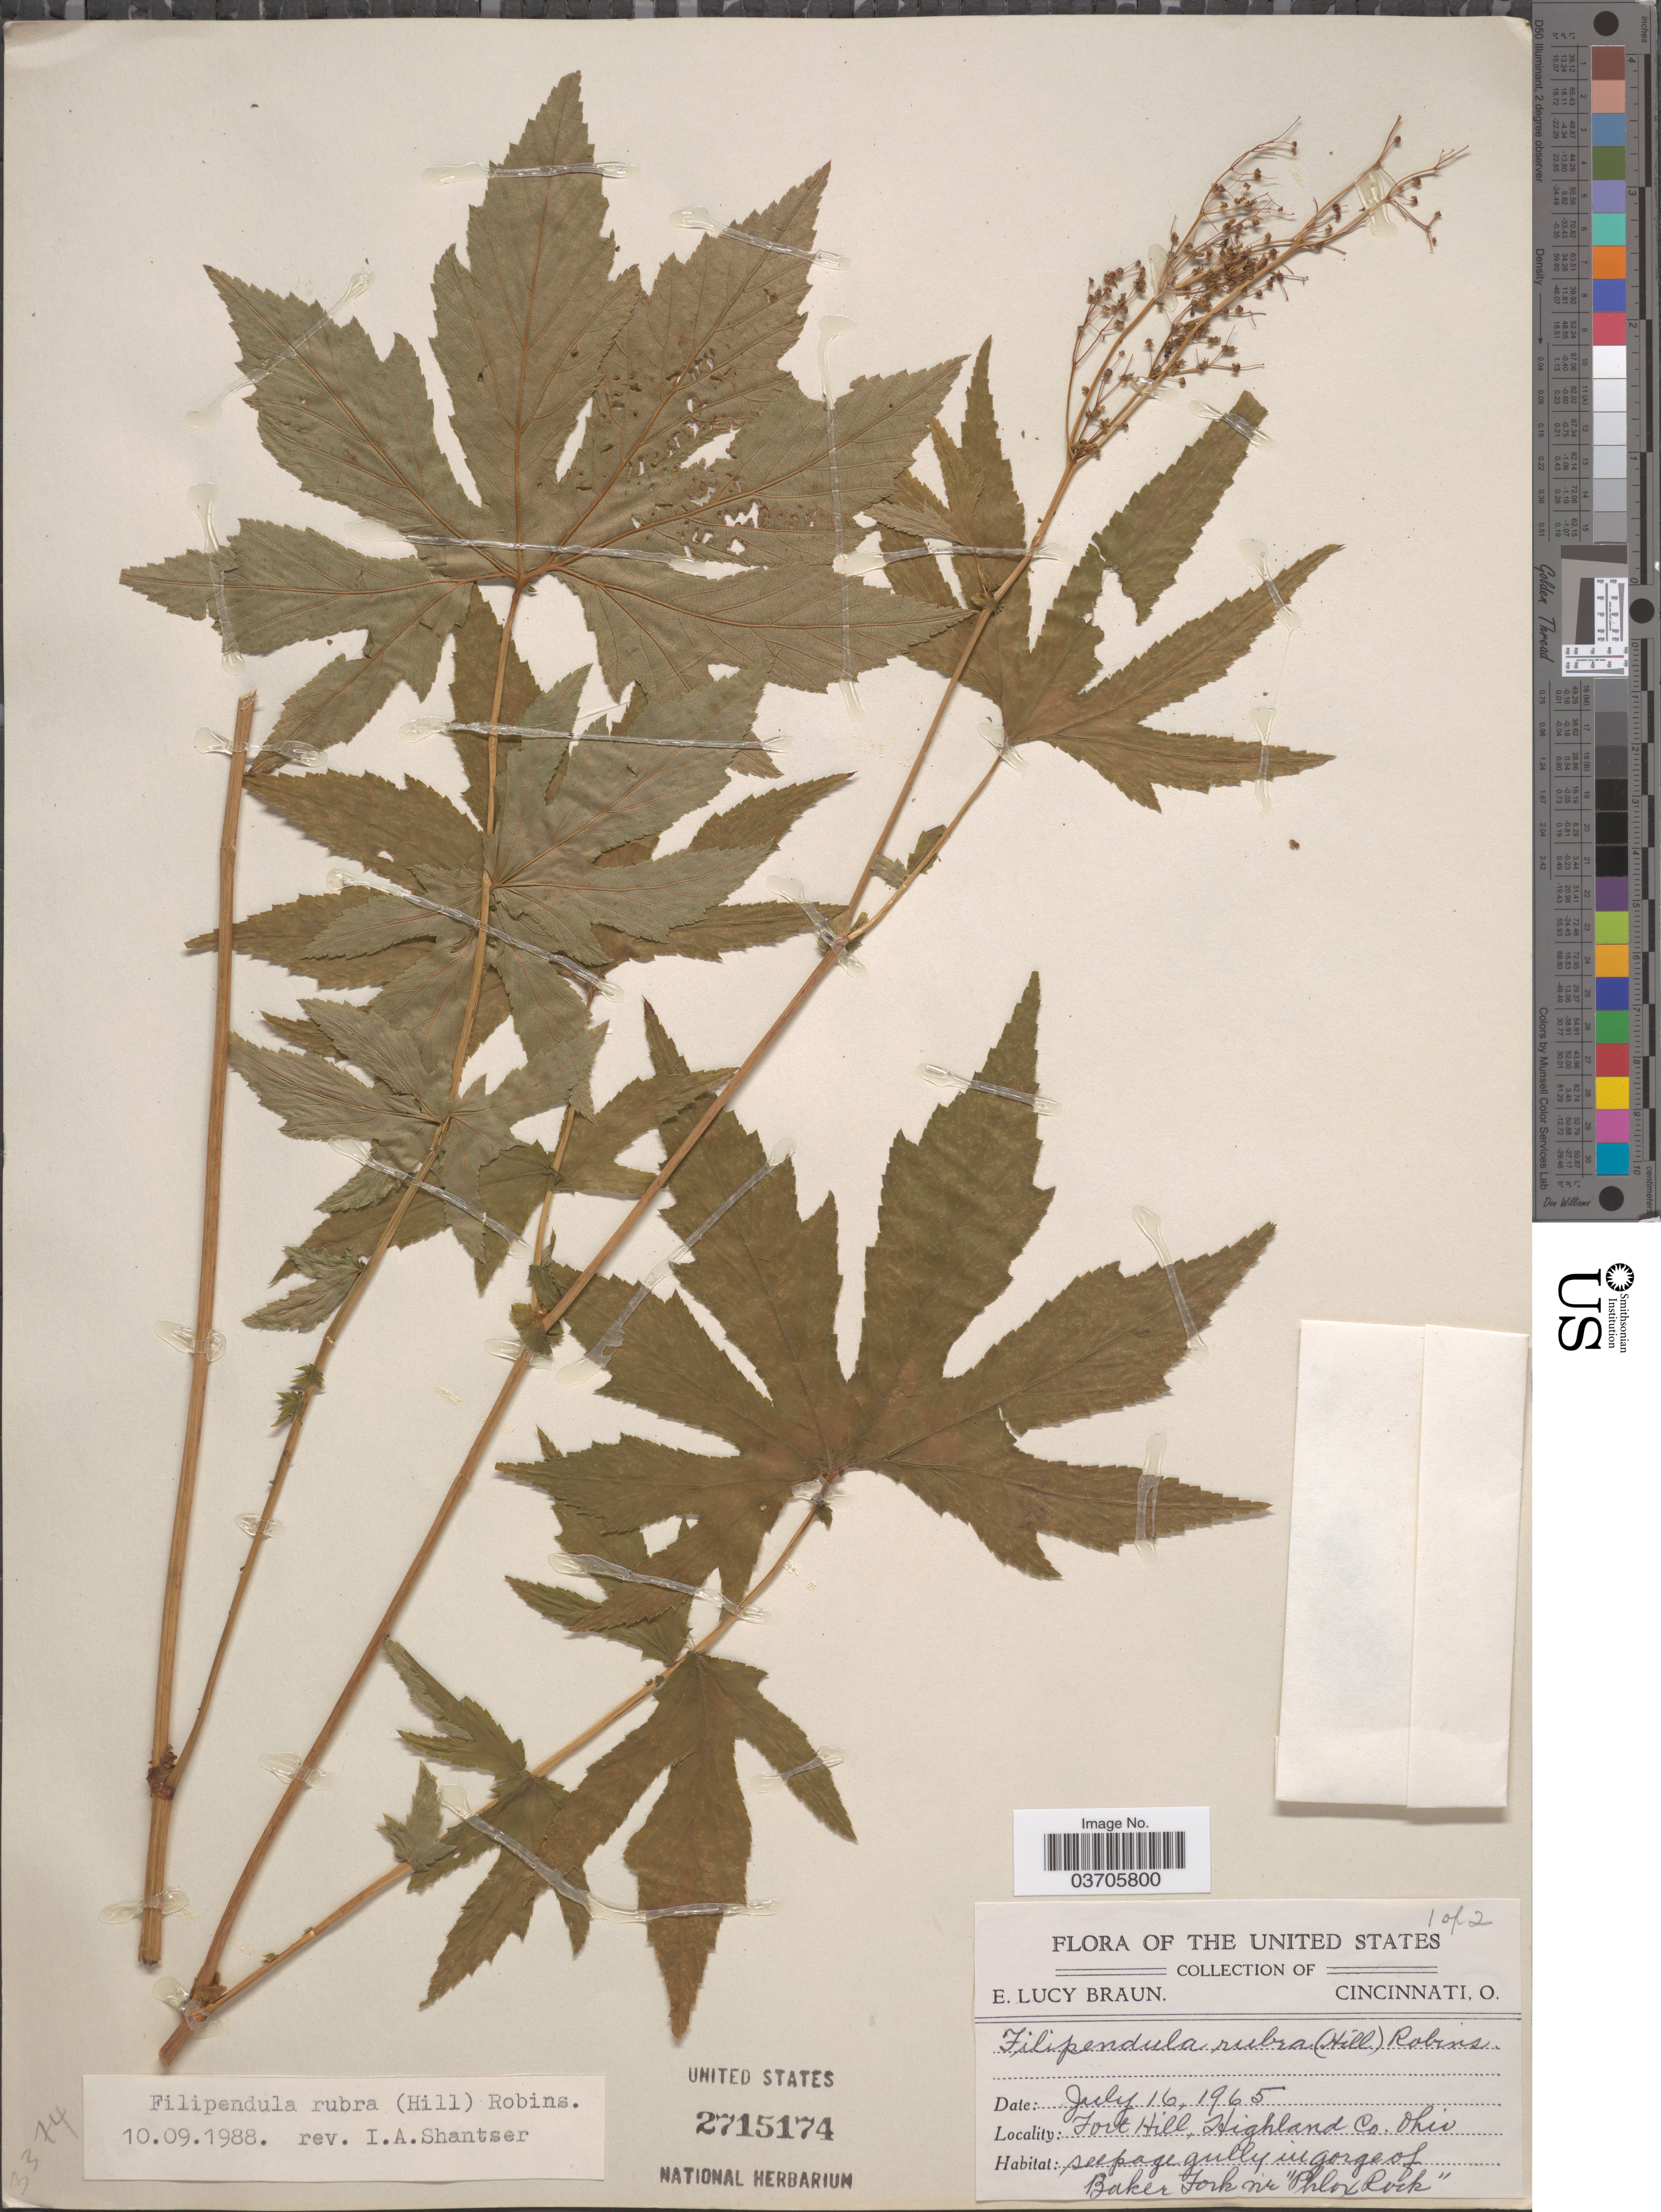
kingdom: Plantae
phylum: Tracheophyta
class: Magnoliopsida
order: Rosales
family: Rosaceae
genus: Filipendula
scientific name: Filipendula rubra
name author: (Hill) B.L. Rob.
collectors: E. L. Braun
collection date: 1965-07-16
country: United States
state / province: Ohio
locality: Fort Hill, Highland Co. Seepage gully in gorge of Baker Fork n'r "Phlox Rock".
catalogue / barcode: US 2715174